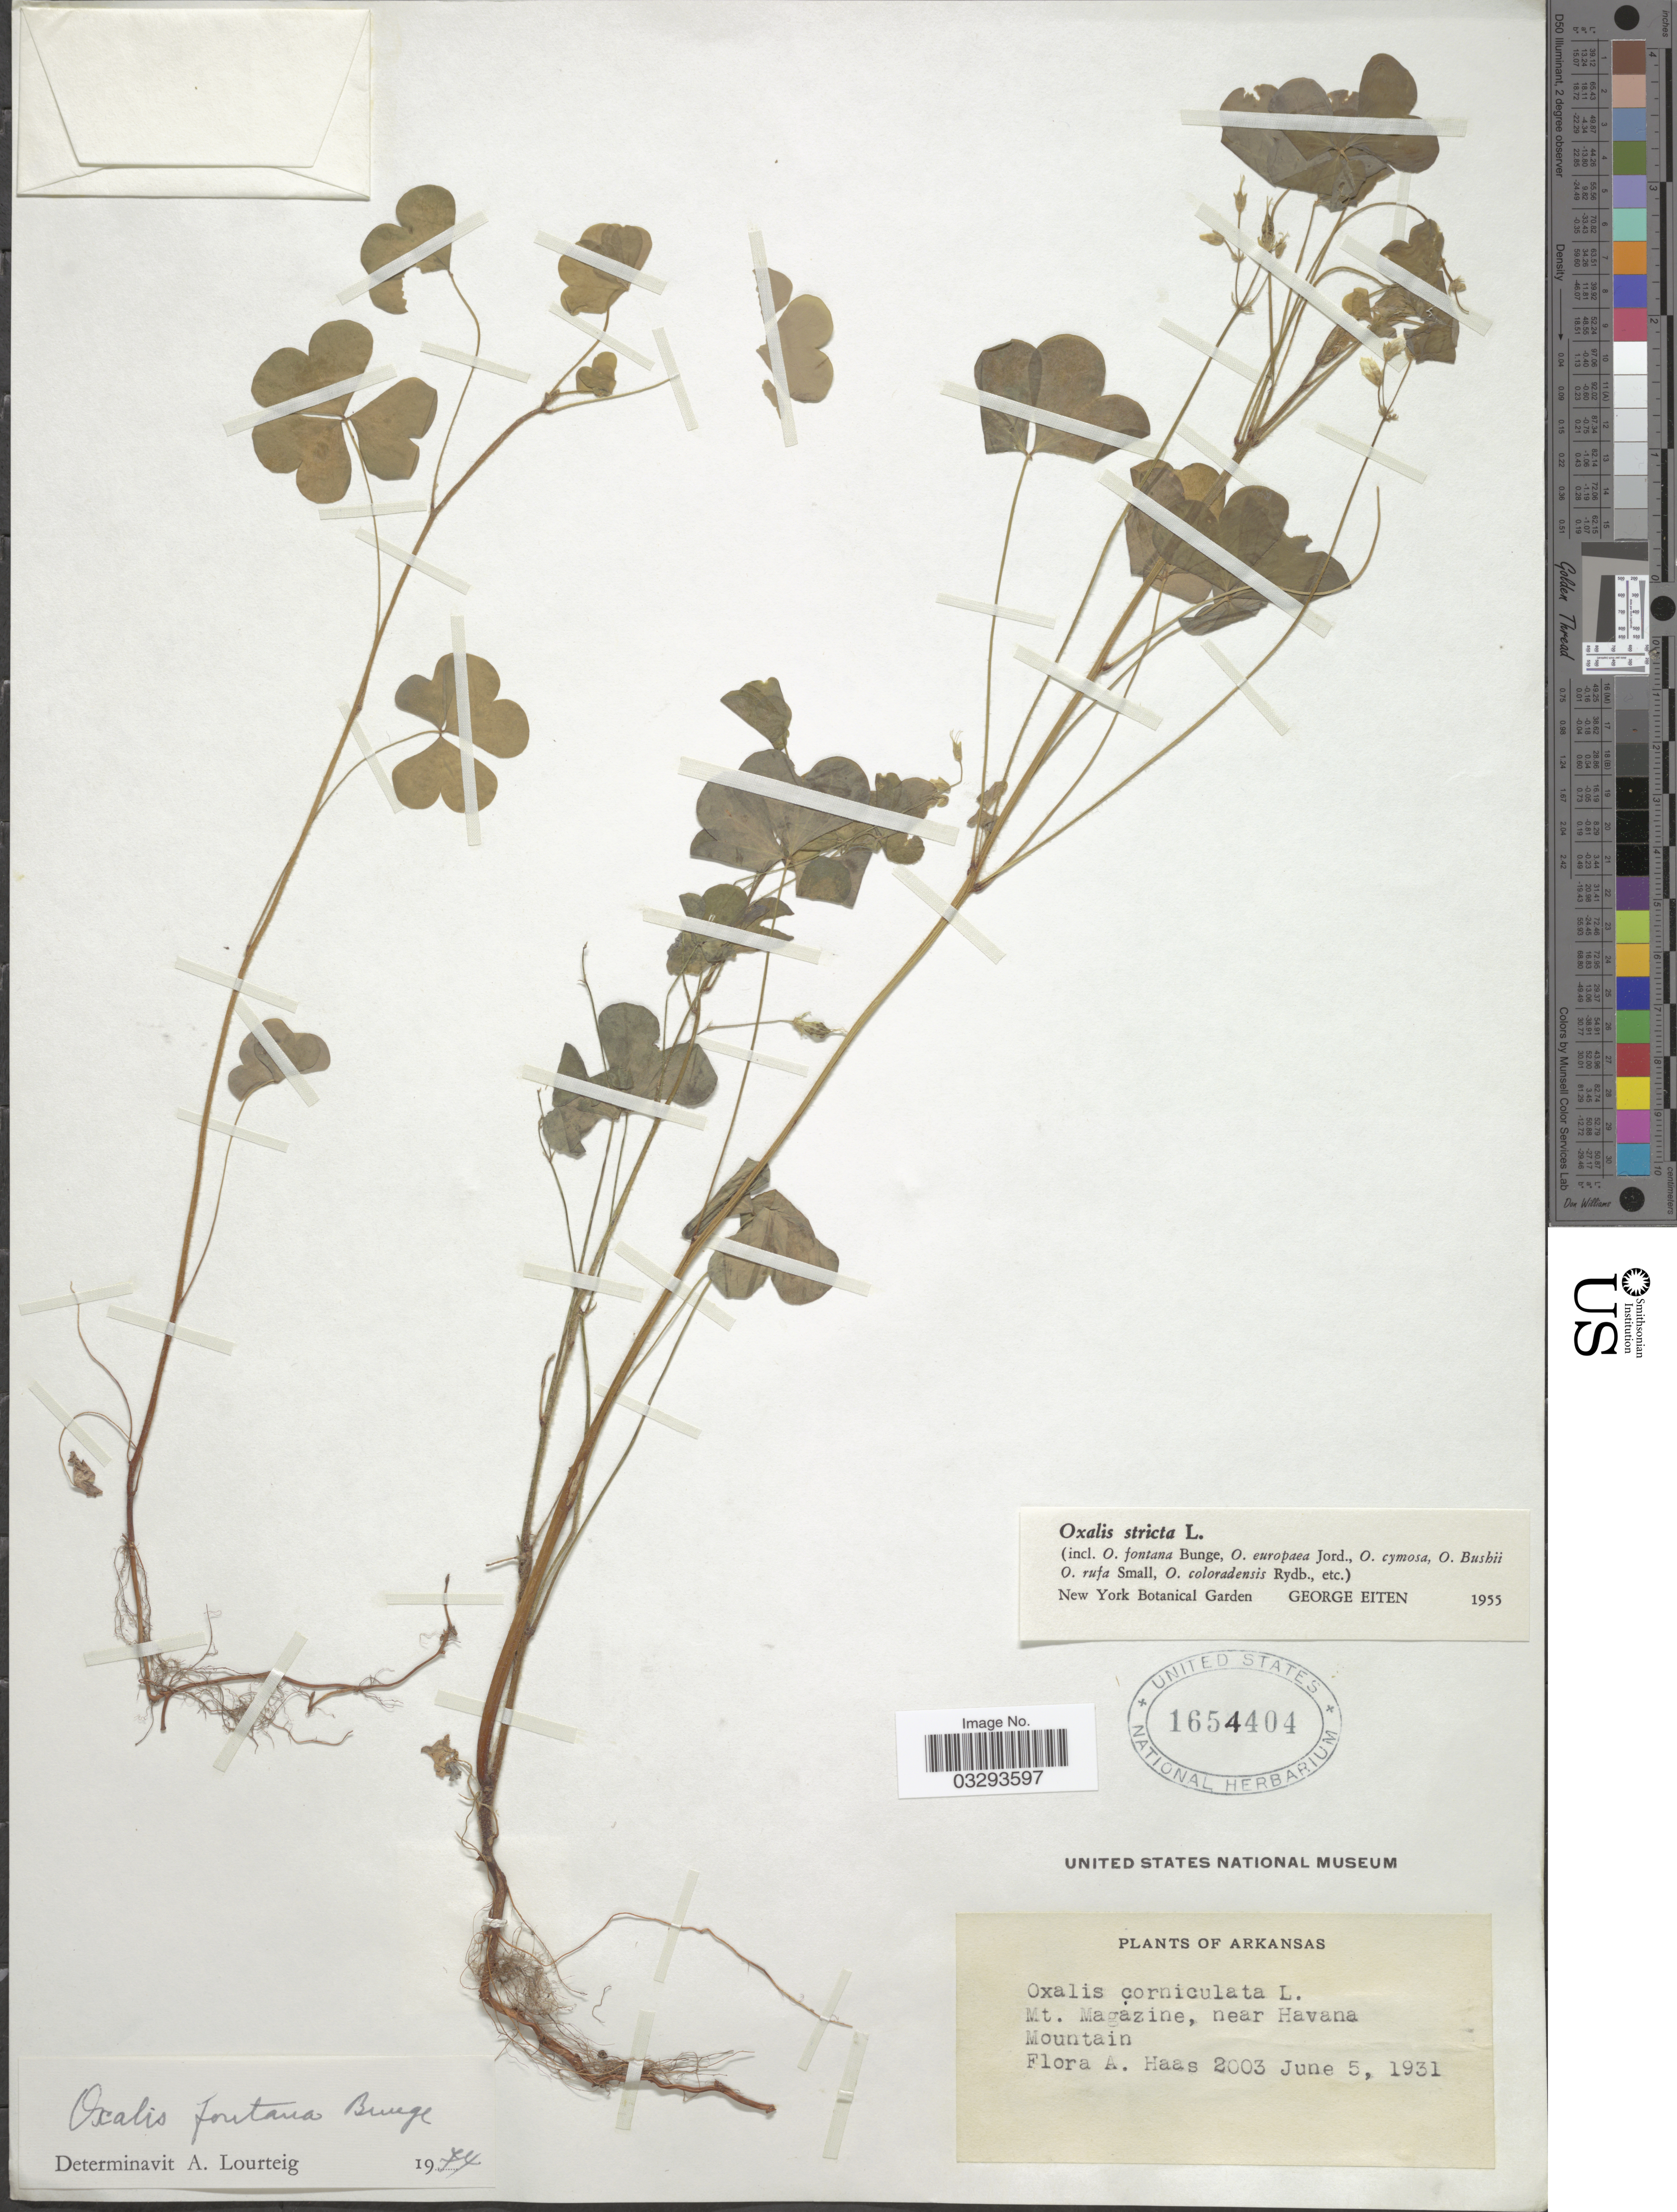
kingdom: Plantae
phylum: Tracheophyta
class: Magnoliopsida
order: Oxalidales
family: Oxalidaceae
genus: Oxalis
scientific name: Oxalis fontana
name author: Bunge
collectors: F. A. Haas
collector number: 2003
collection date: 1931-06-05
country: United States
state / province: Arkansas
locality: Mt. Magazine, near Havana Mountain.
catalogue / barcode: US 1654404